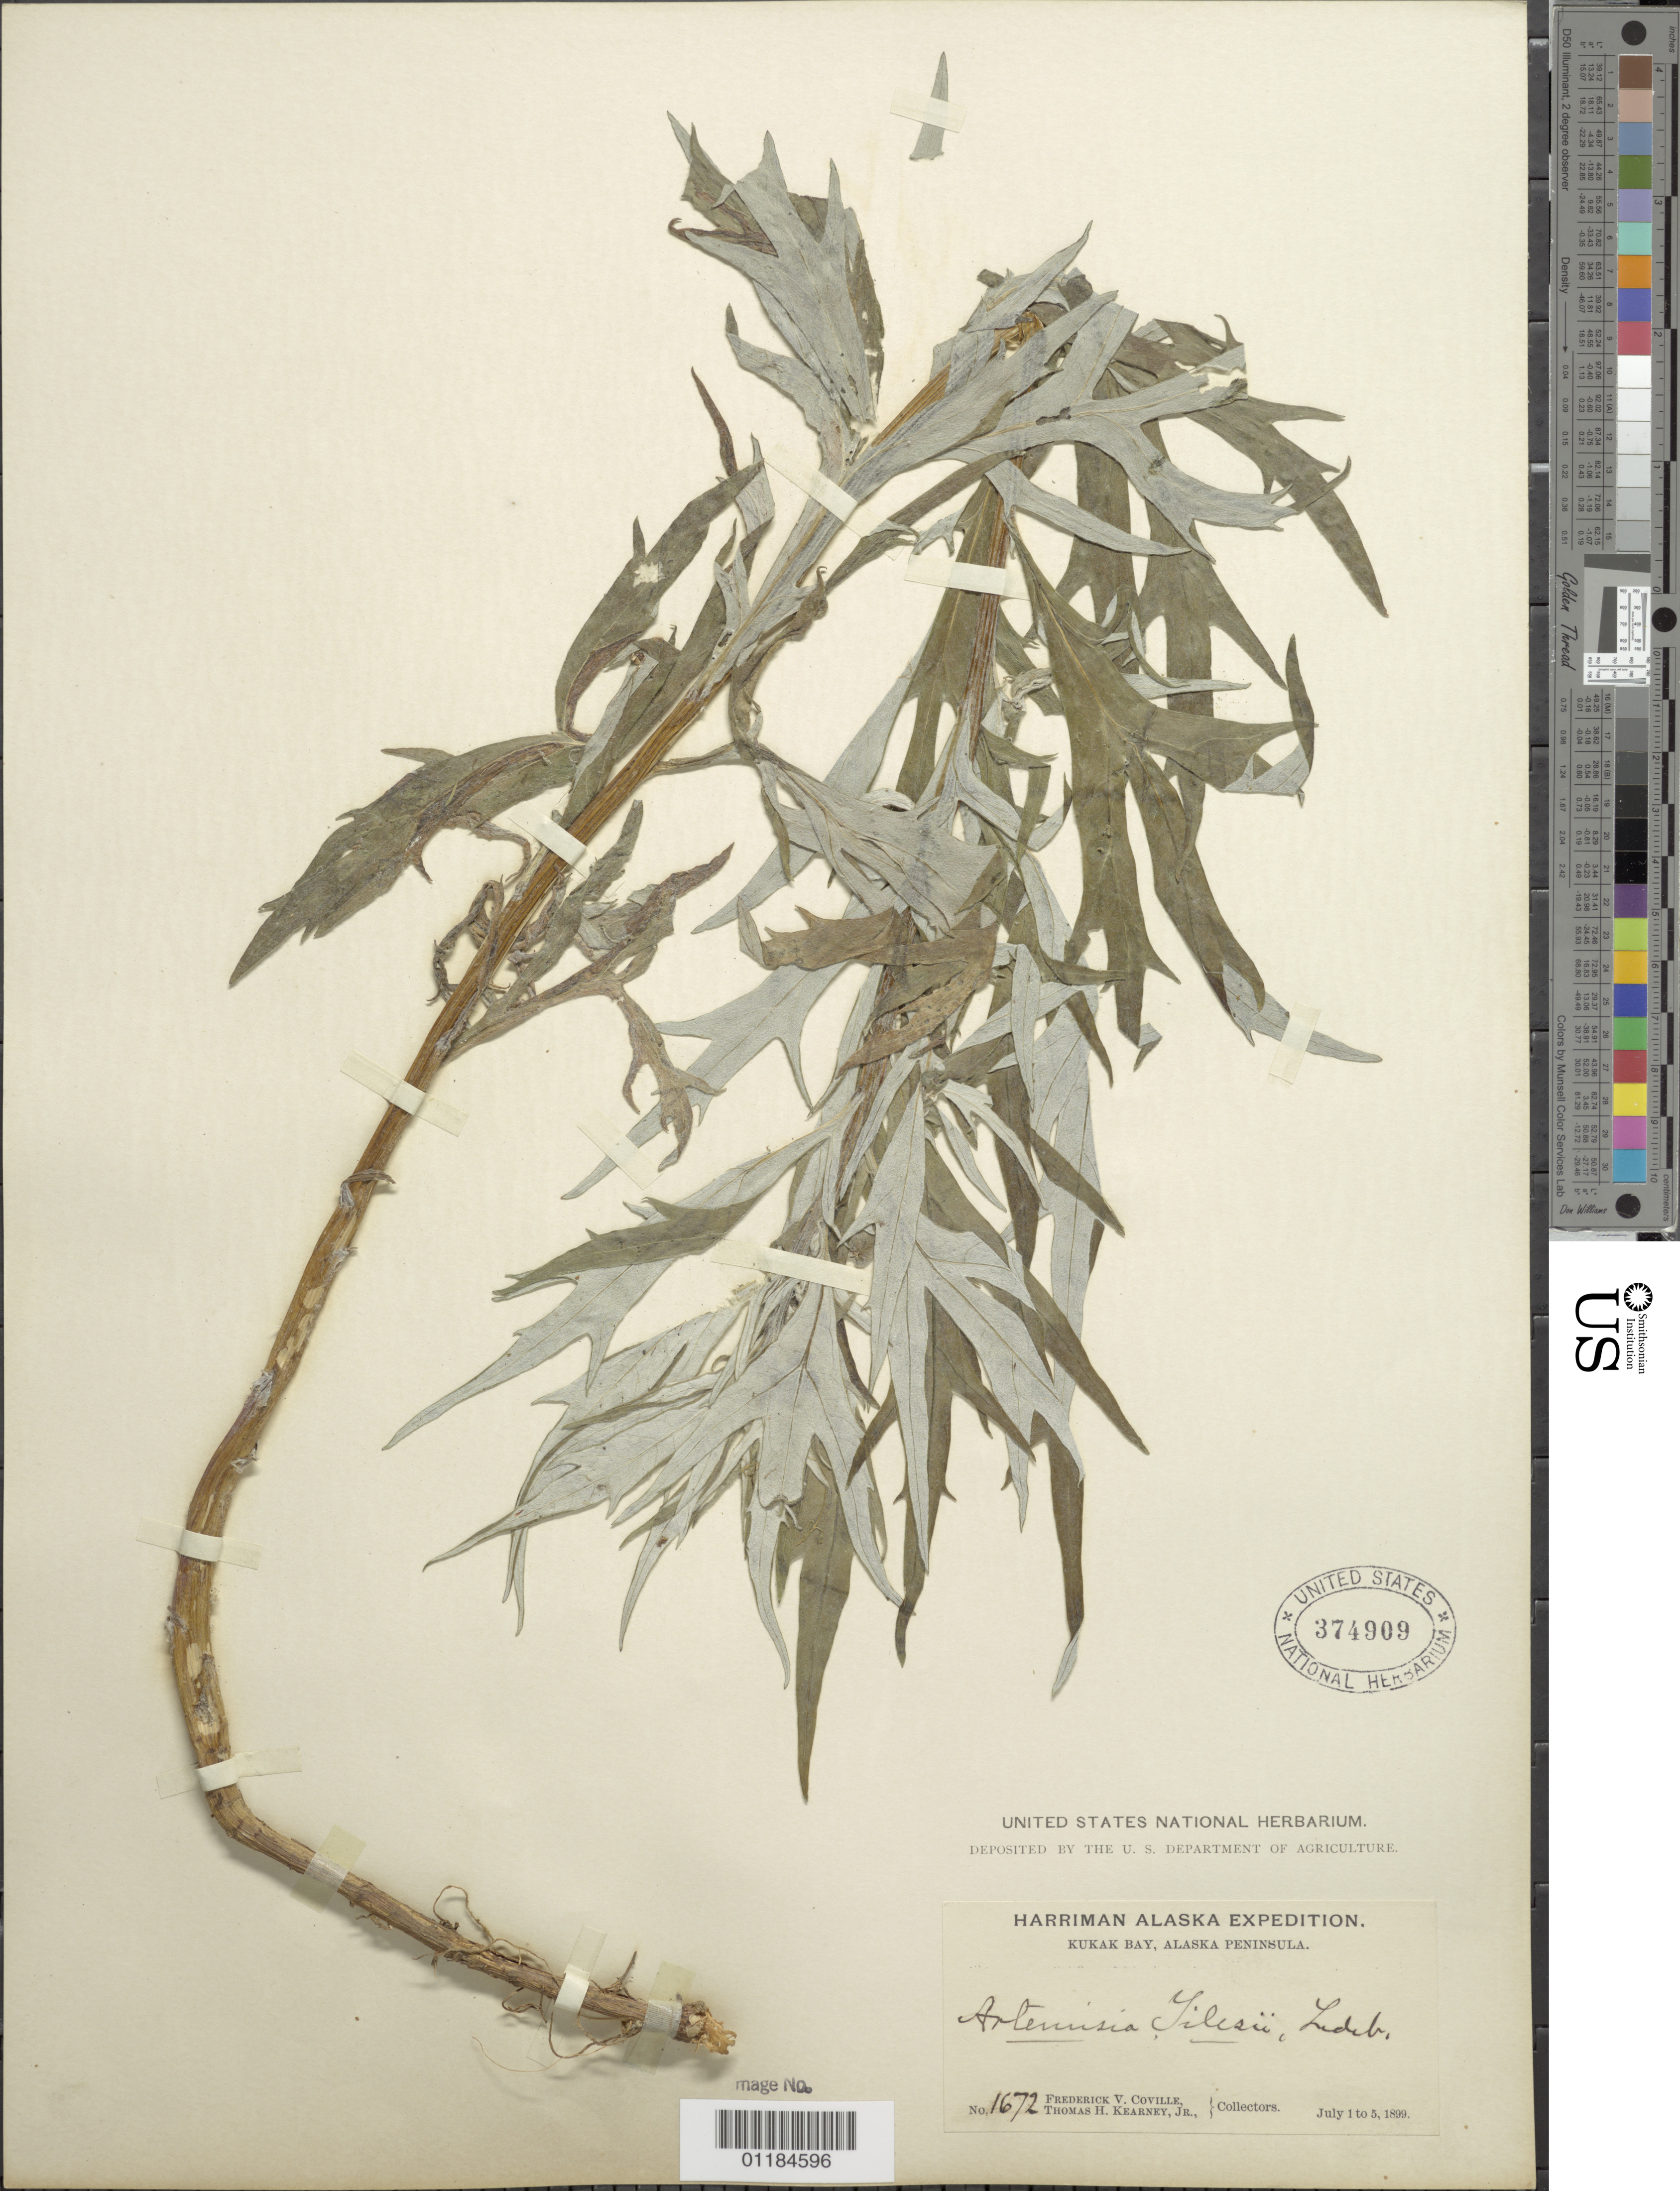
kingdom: Plantae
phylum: Tracheophyta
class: Magnoliopsida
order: Asterales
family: Asteraceae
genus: Artemisia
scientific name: Artemisia tilesii subsp. gormani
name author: (Rydb.) Hultén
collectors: F. V. Coville & T. H. Kearney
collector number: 1672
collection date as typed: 01 Jul 1899 to 05 Jul 1899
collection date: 1899-07-01/1899-07-05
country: United States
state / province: Alaska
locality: Kukak Bay, Alaska Peninsula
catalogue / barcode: US 374909